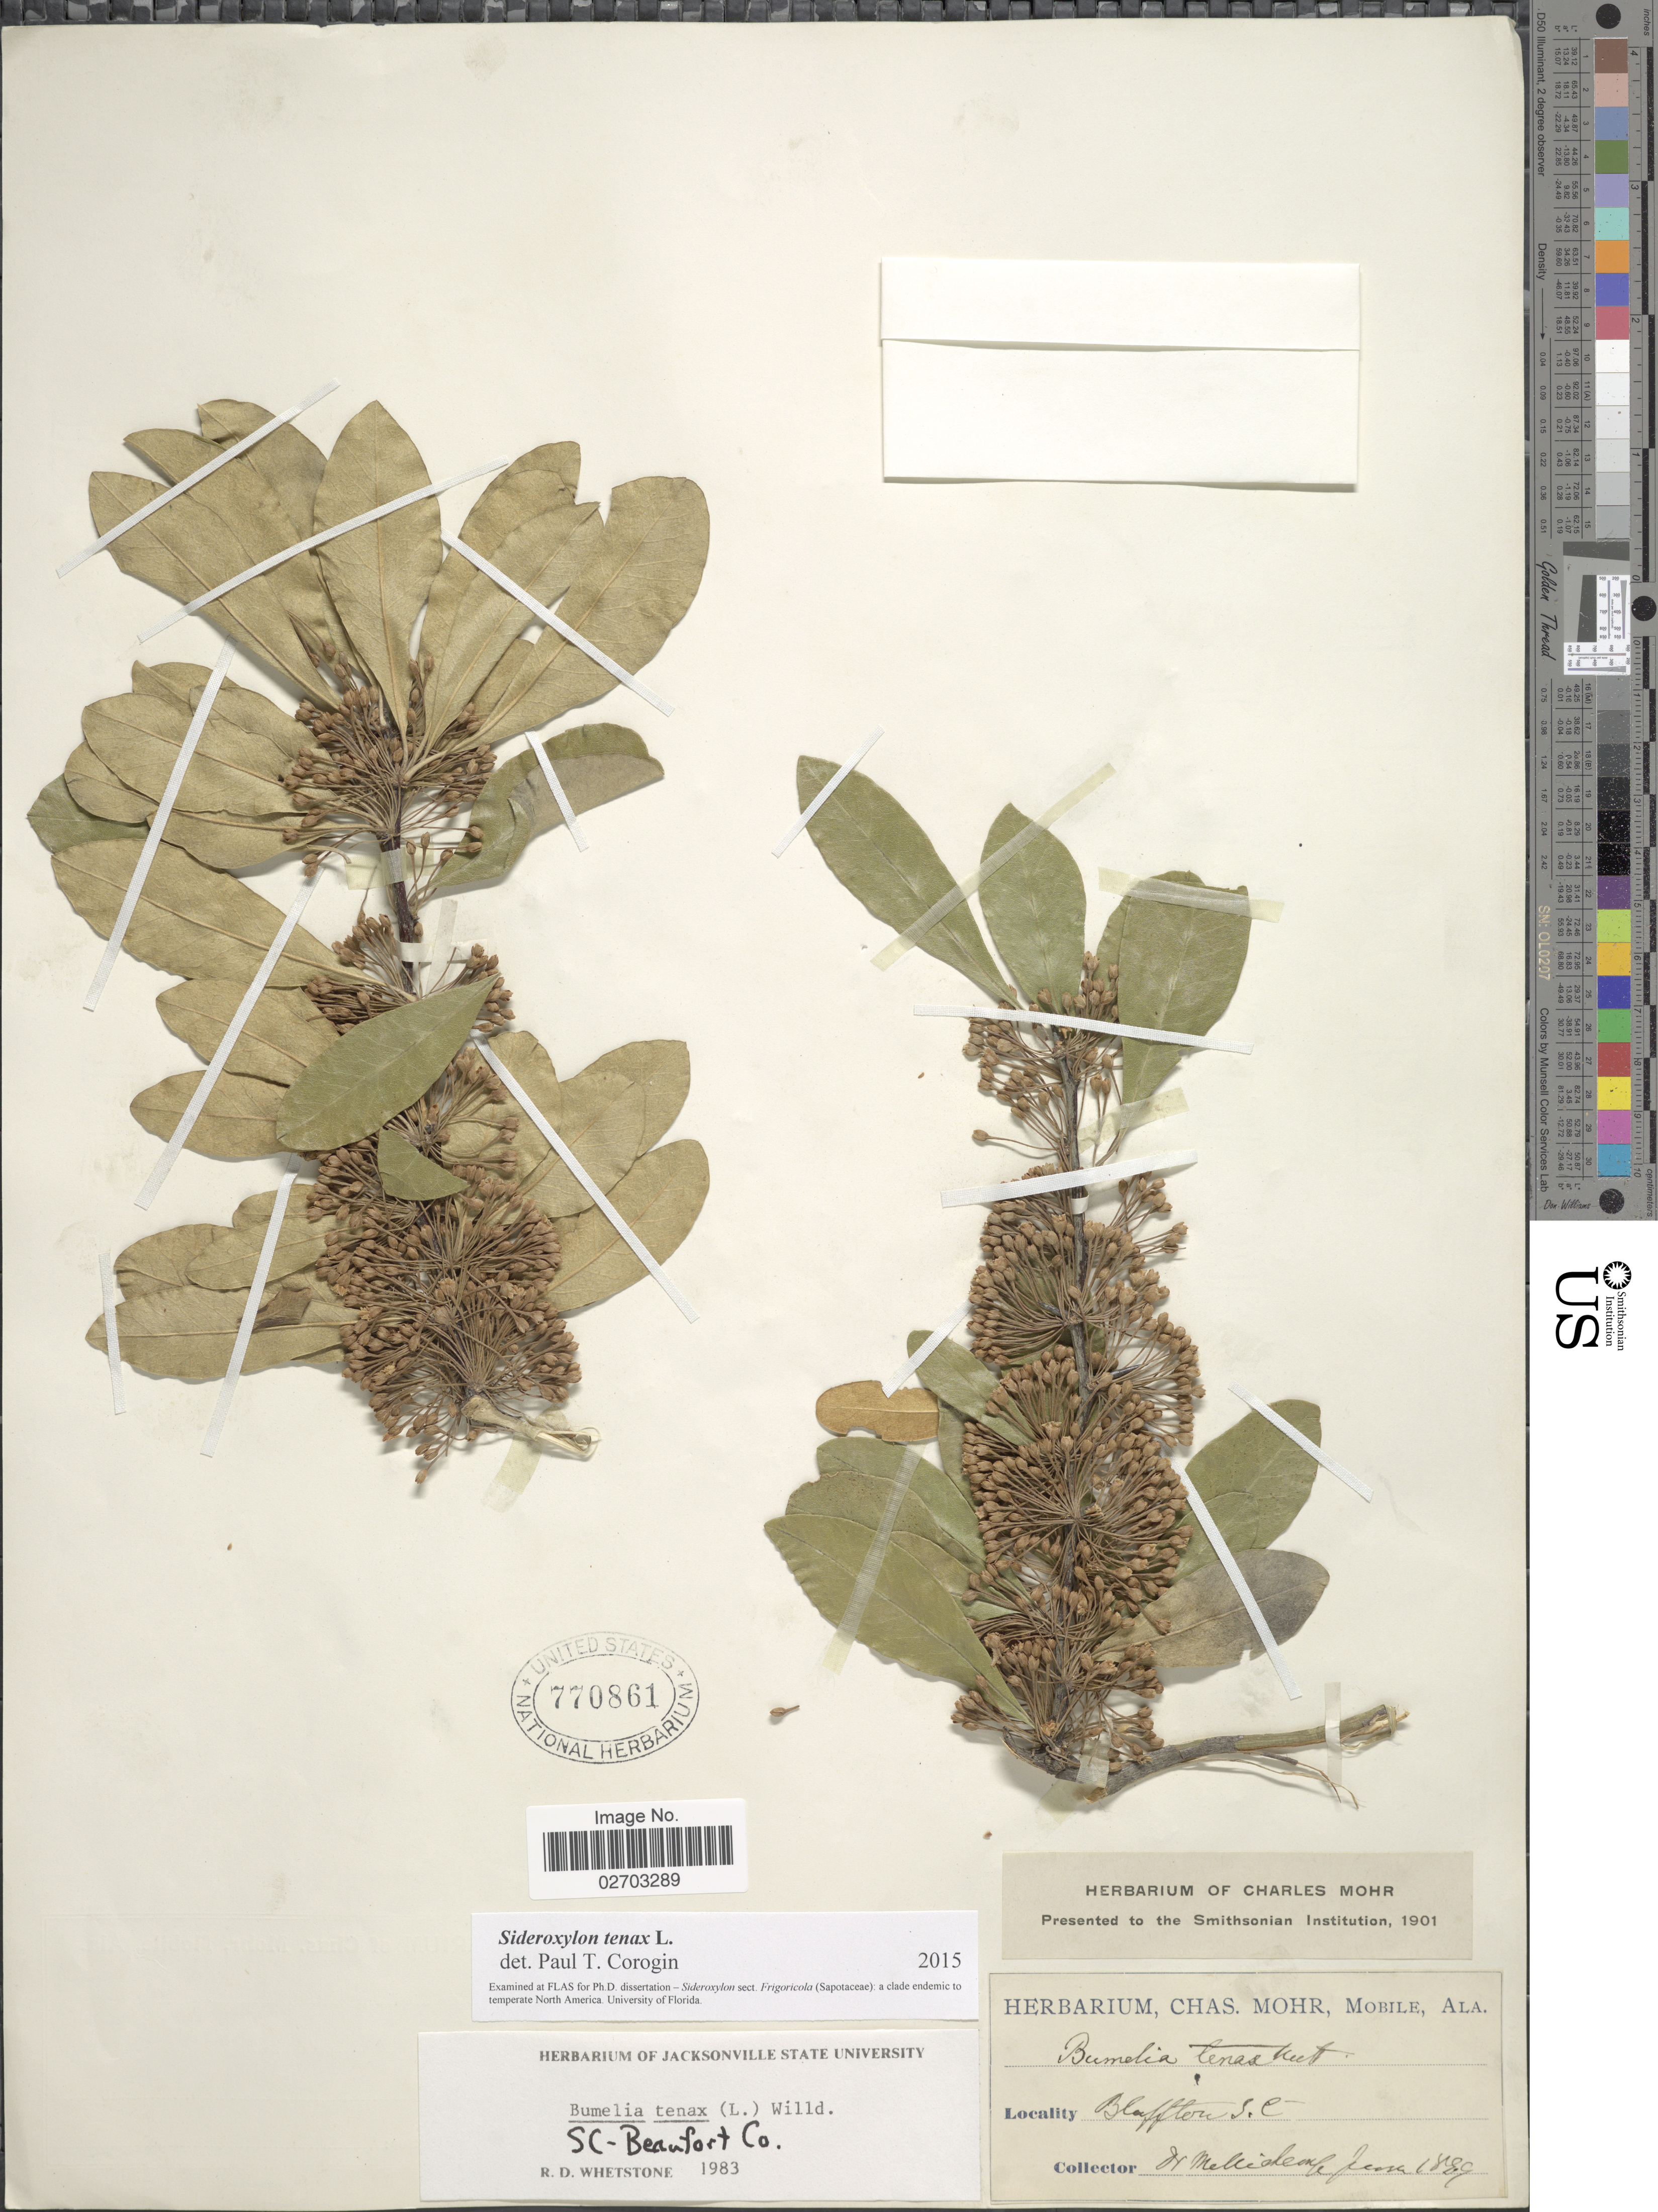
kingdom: Plantae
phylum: Tracheophyta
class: Magnoliopsida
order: Ericales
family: Sapotaceae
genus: Sideroxylon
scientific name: Sideroxylon tenax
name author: L.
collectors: -. Mellichamp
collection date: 1889-06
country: United States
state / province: South Carolina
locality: Bluffton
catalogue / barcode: US 770861